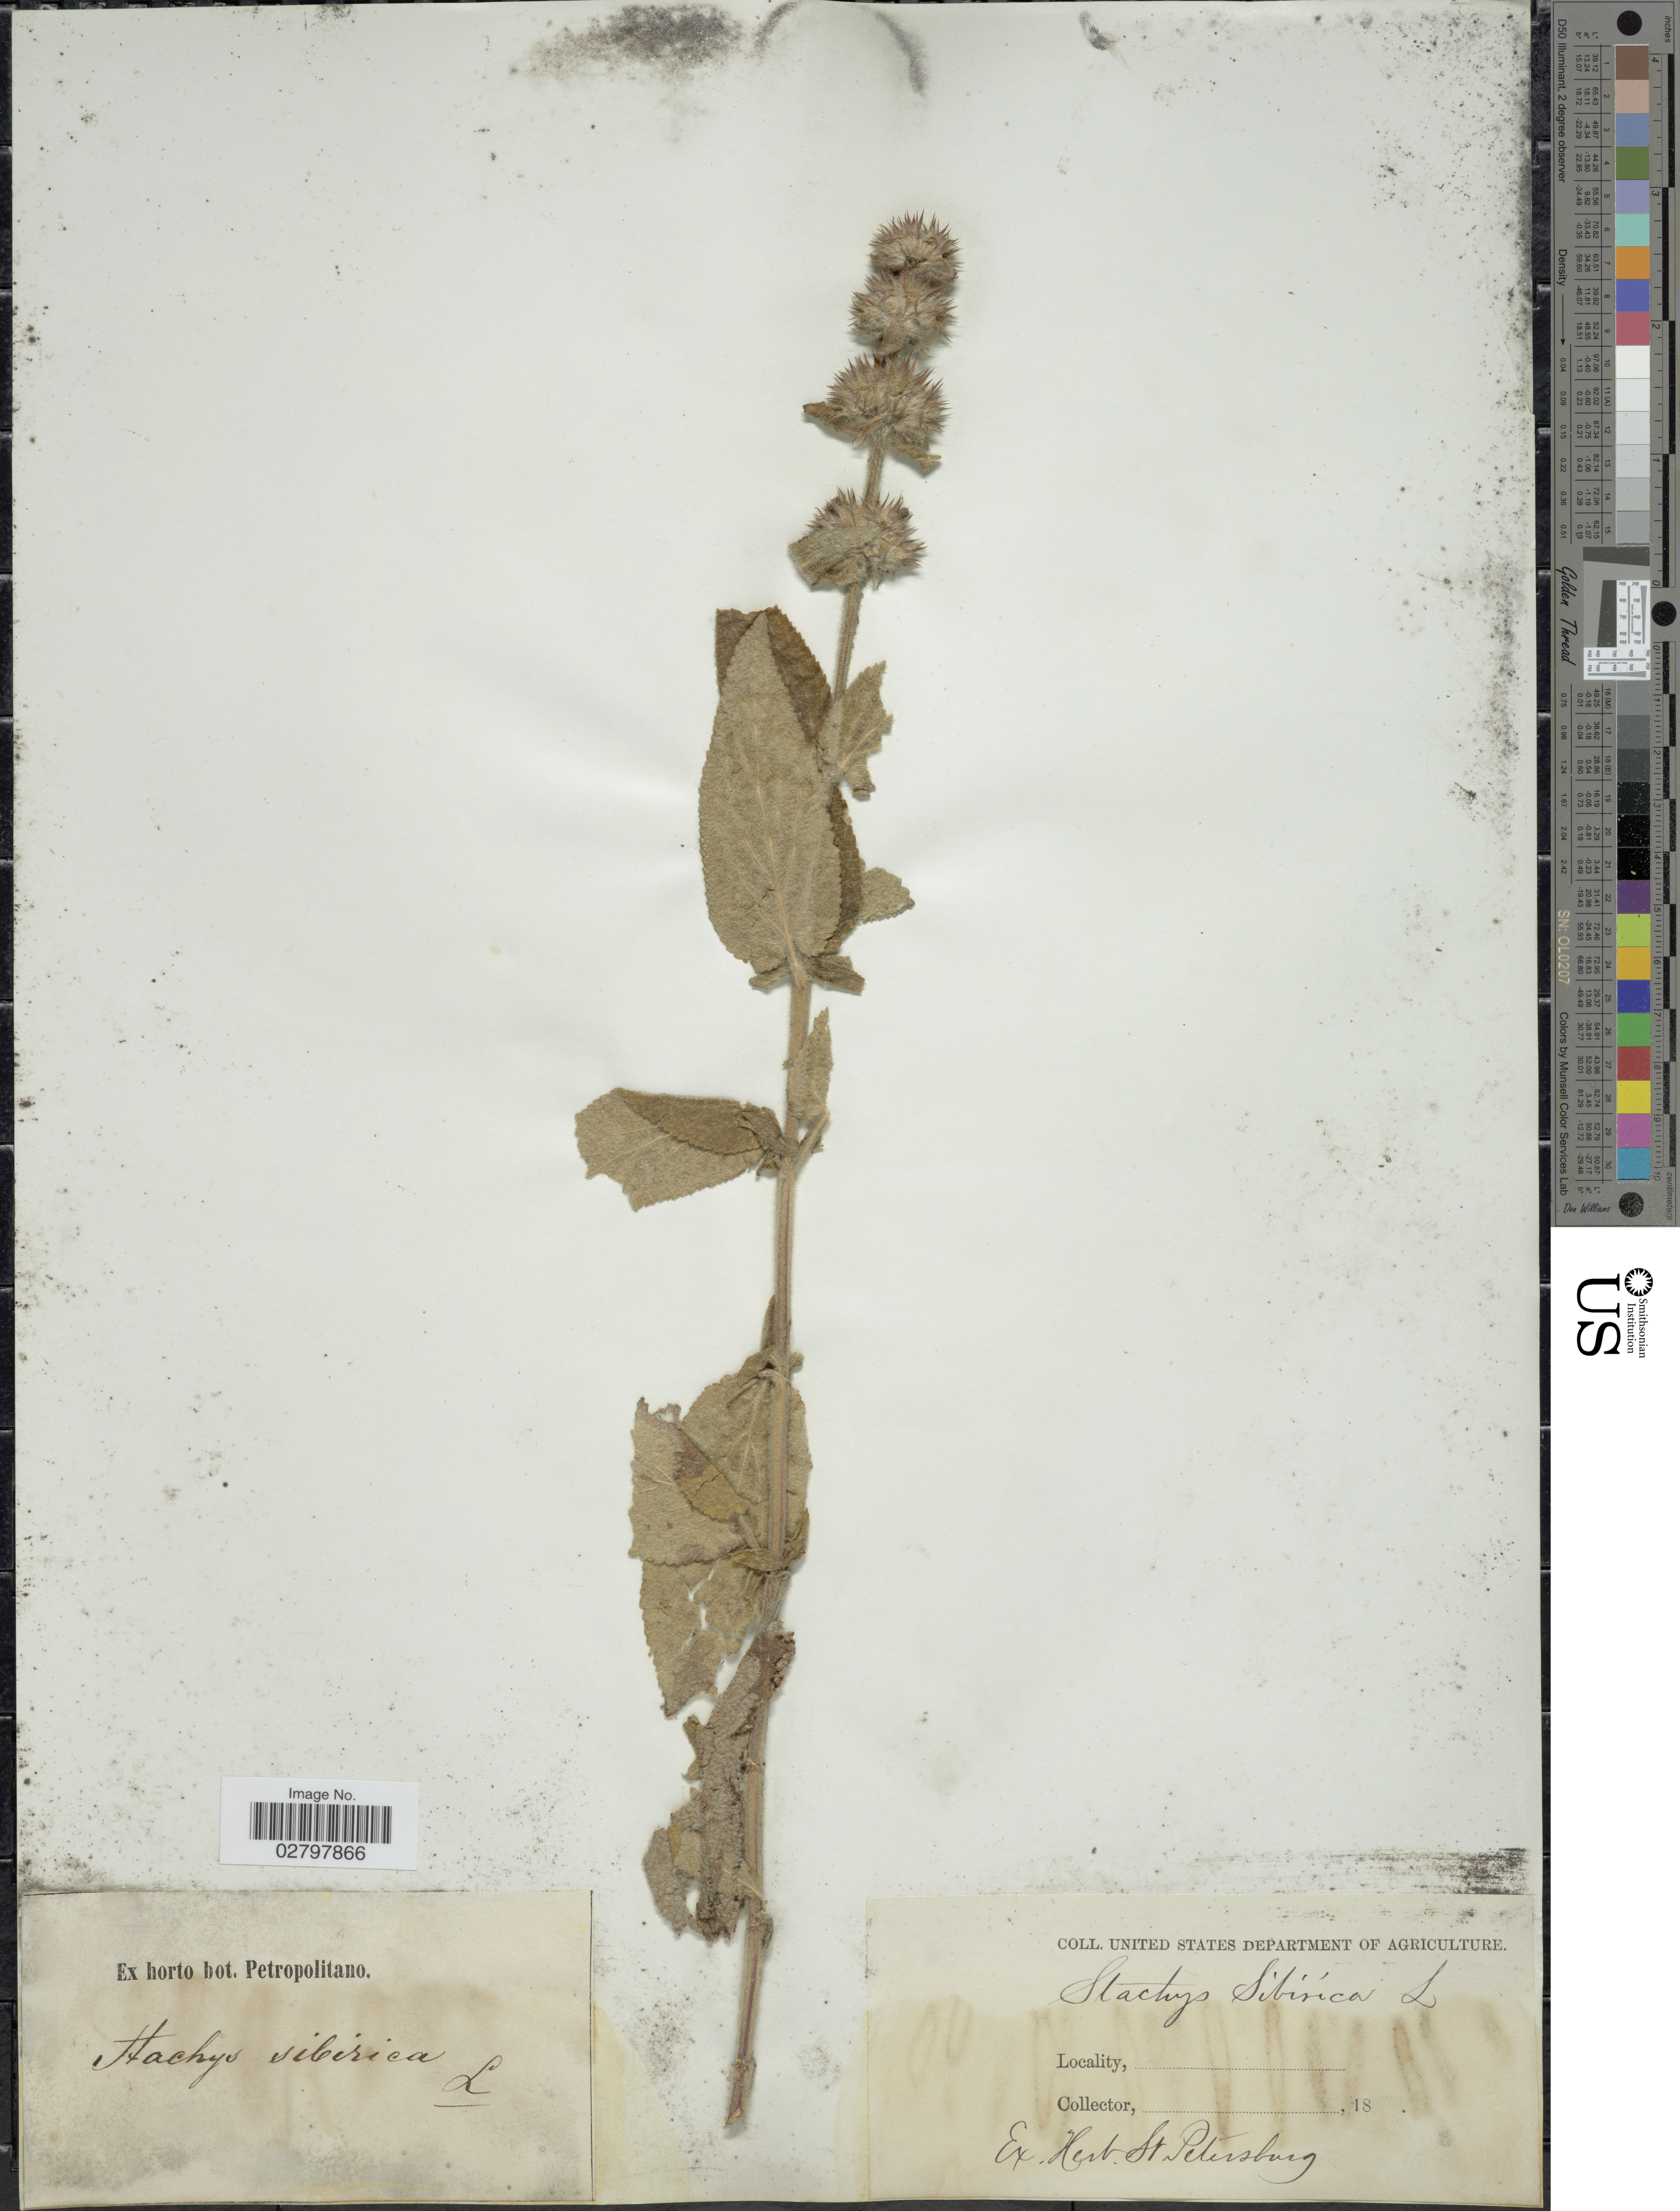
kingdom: Plantae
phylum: Tracheophyta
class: Magnoliopsida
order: Lamiales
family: Lamiaceae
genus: Stachys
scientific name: Stachys intermedia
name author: Aiton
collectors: Ex herb. St. Petersburg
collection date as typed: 18